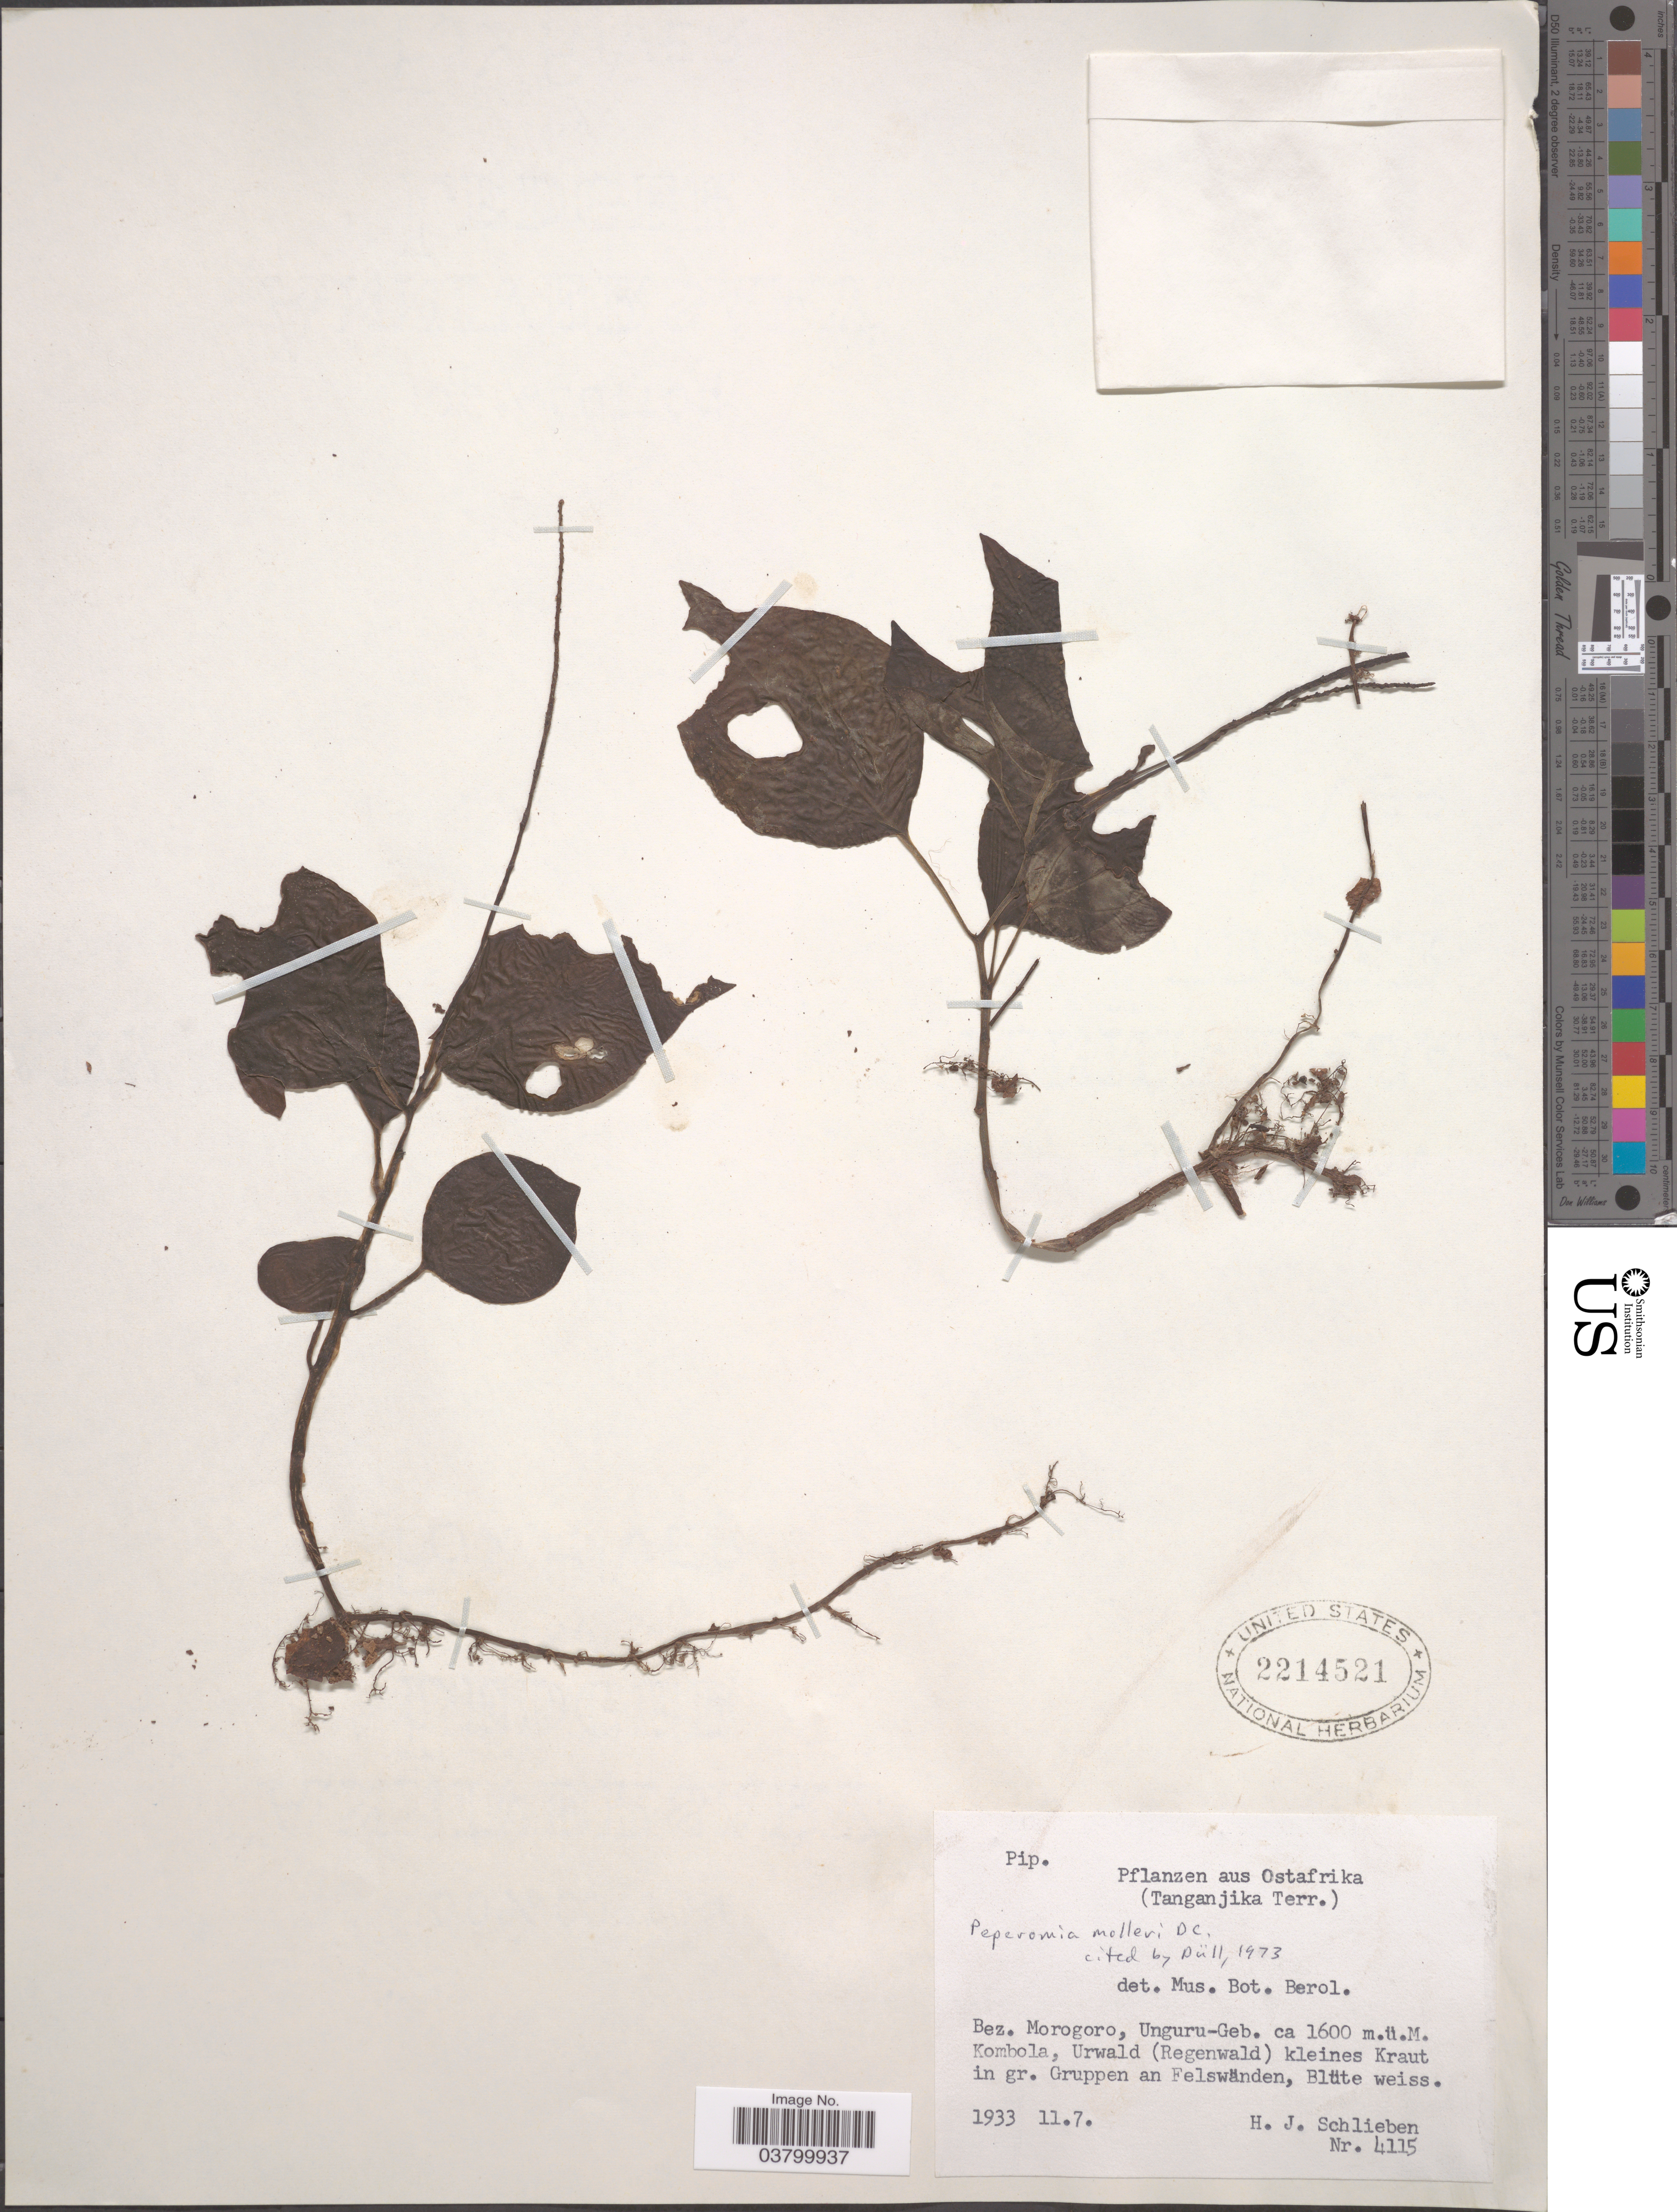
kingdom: Plantae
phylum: Tracheophyta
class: Magnoliopsida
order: Piperales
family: Piperaceae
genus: Peperomia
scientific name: Peperomia molleri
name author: C. DC.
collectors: H. J. Schlieben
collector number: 4115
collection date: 1933-07-11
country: Tanzania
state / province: Morogoro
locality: Ostafrika (Tanganjika Terr.). Bez. Morogoro, Unguru-Geb. Kombola.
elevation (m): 1600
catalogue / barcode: US 2214521